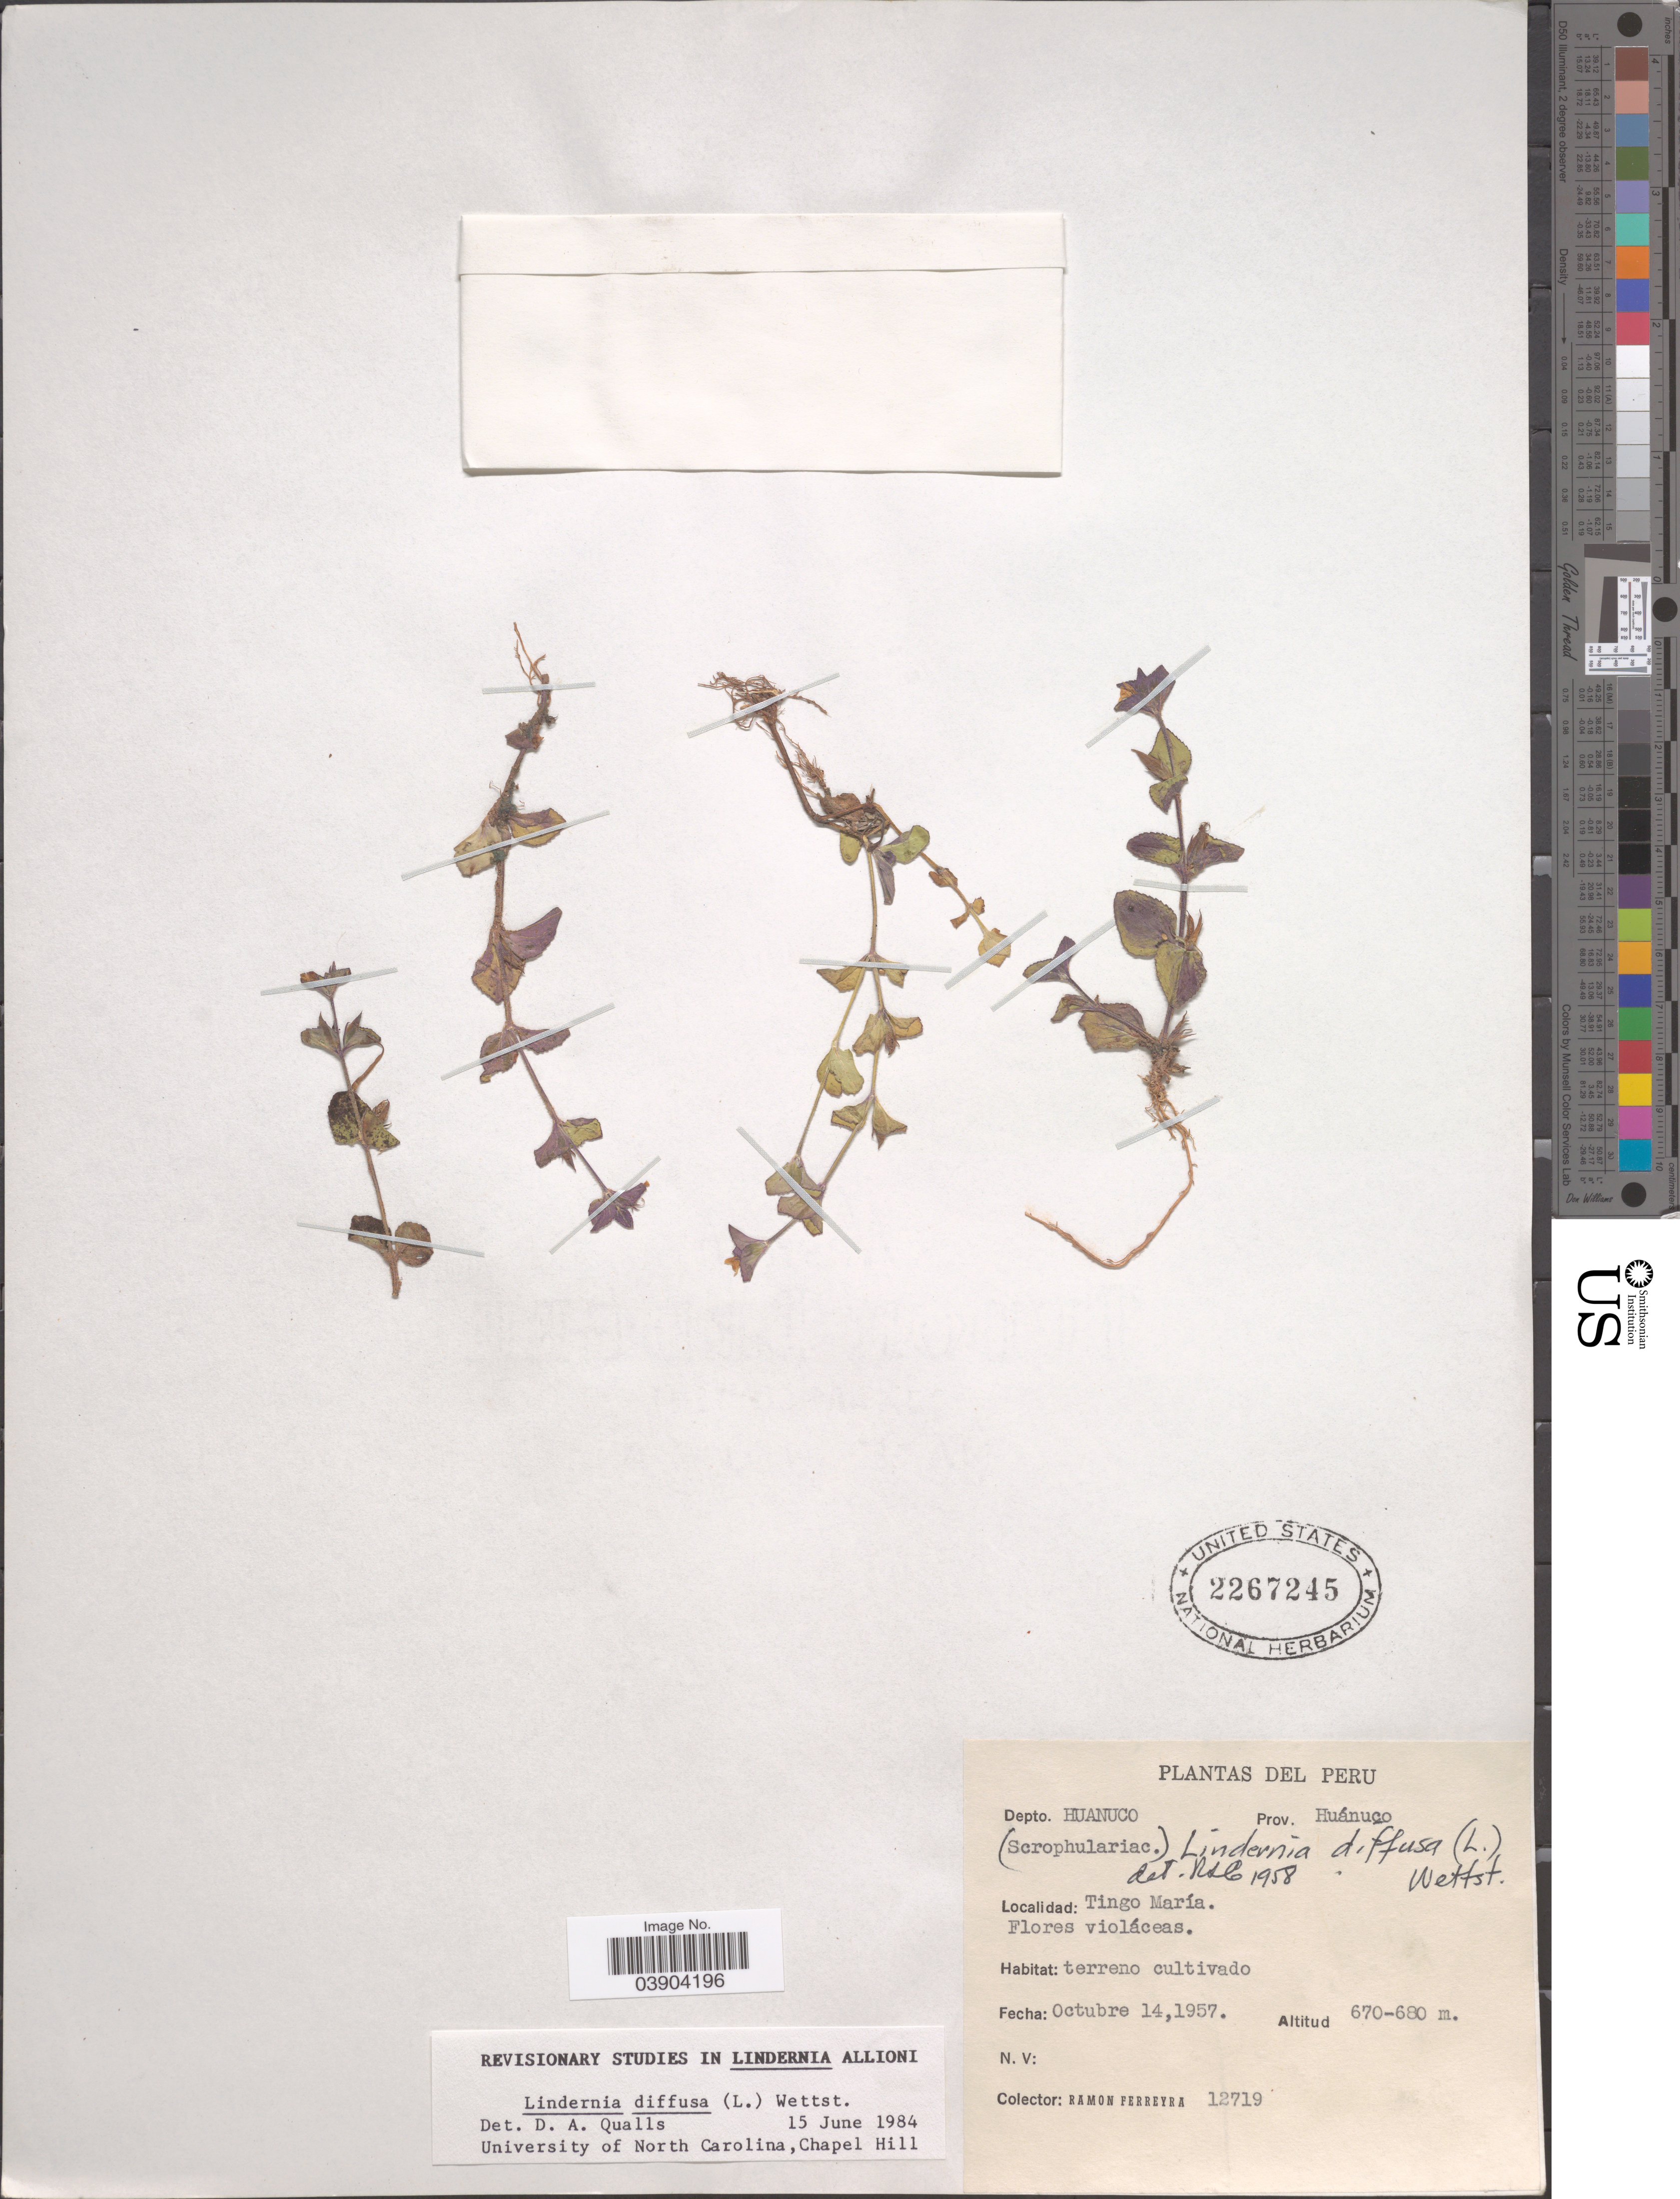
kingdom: Plantae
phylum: Tracheophyta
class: Magnoliopsida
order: Lamiales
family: Linderniaceae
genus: Lindernia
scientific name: Lindernia diffusa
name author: (L.) Wettst.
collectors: R. A. Ferreyra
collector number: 12719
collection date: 1957-10-14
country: Peru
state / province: Huánuco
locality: Depto. Huanuco. Tingo María.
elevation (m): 670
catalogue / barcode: US 2267245